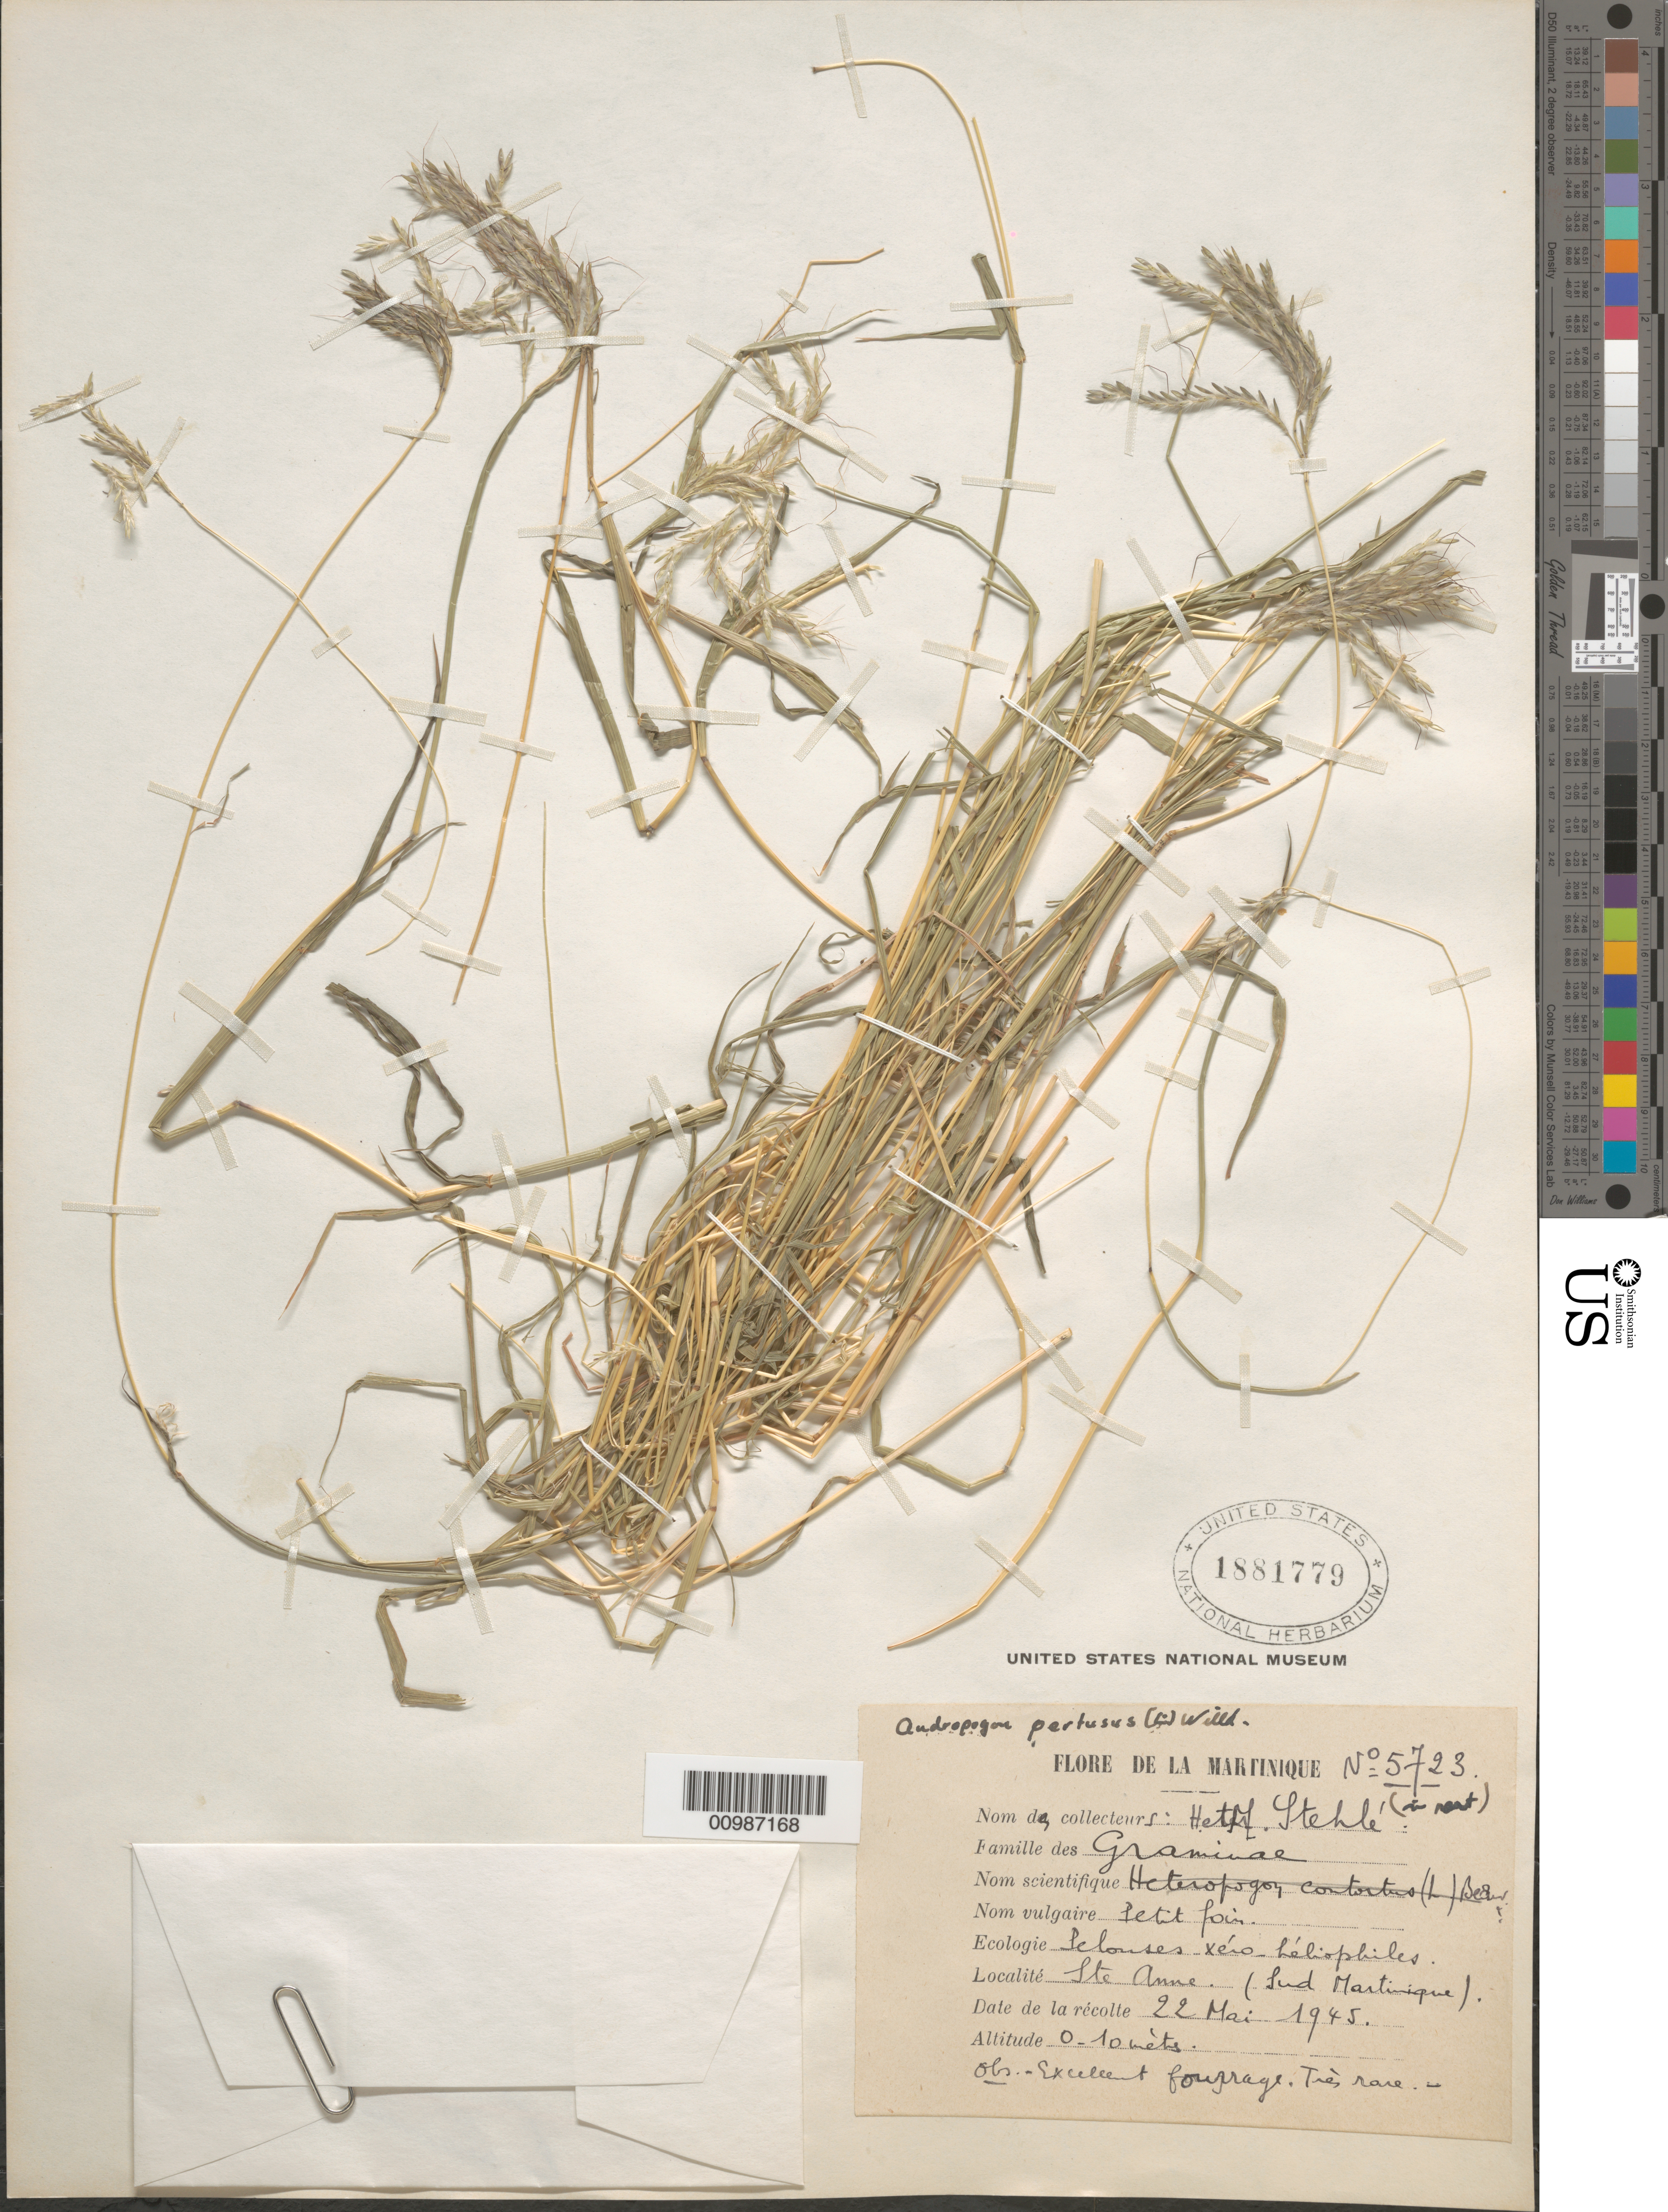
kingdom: Plantae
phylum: Tracheophyta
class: Liliopsida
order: Poales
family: Poaceae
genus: Andropogon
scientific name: Andropogon pertusus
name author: (L.) Willd.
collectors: H. Stehlé & M. Stehlé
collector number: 5723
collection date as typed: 22 May 1945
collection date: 1945-05-22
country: Martinique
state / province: Le Marin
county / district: Sainte-Anne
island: Martinique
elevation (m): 0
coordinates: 0 N, 0 E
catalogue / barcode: US 1881779